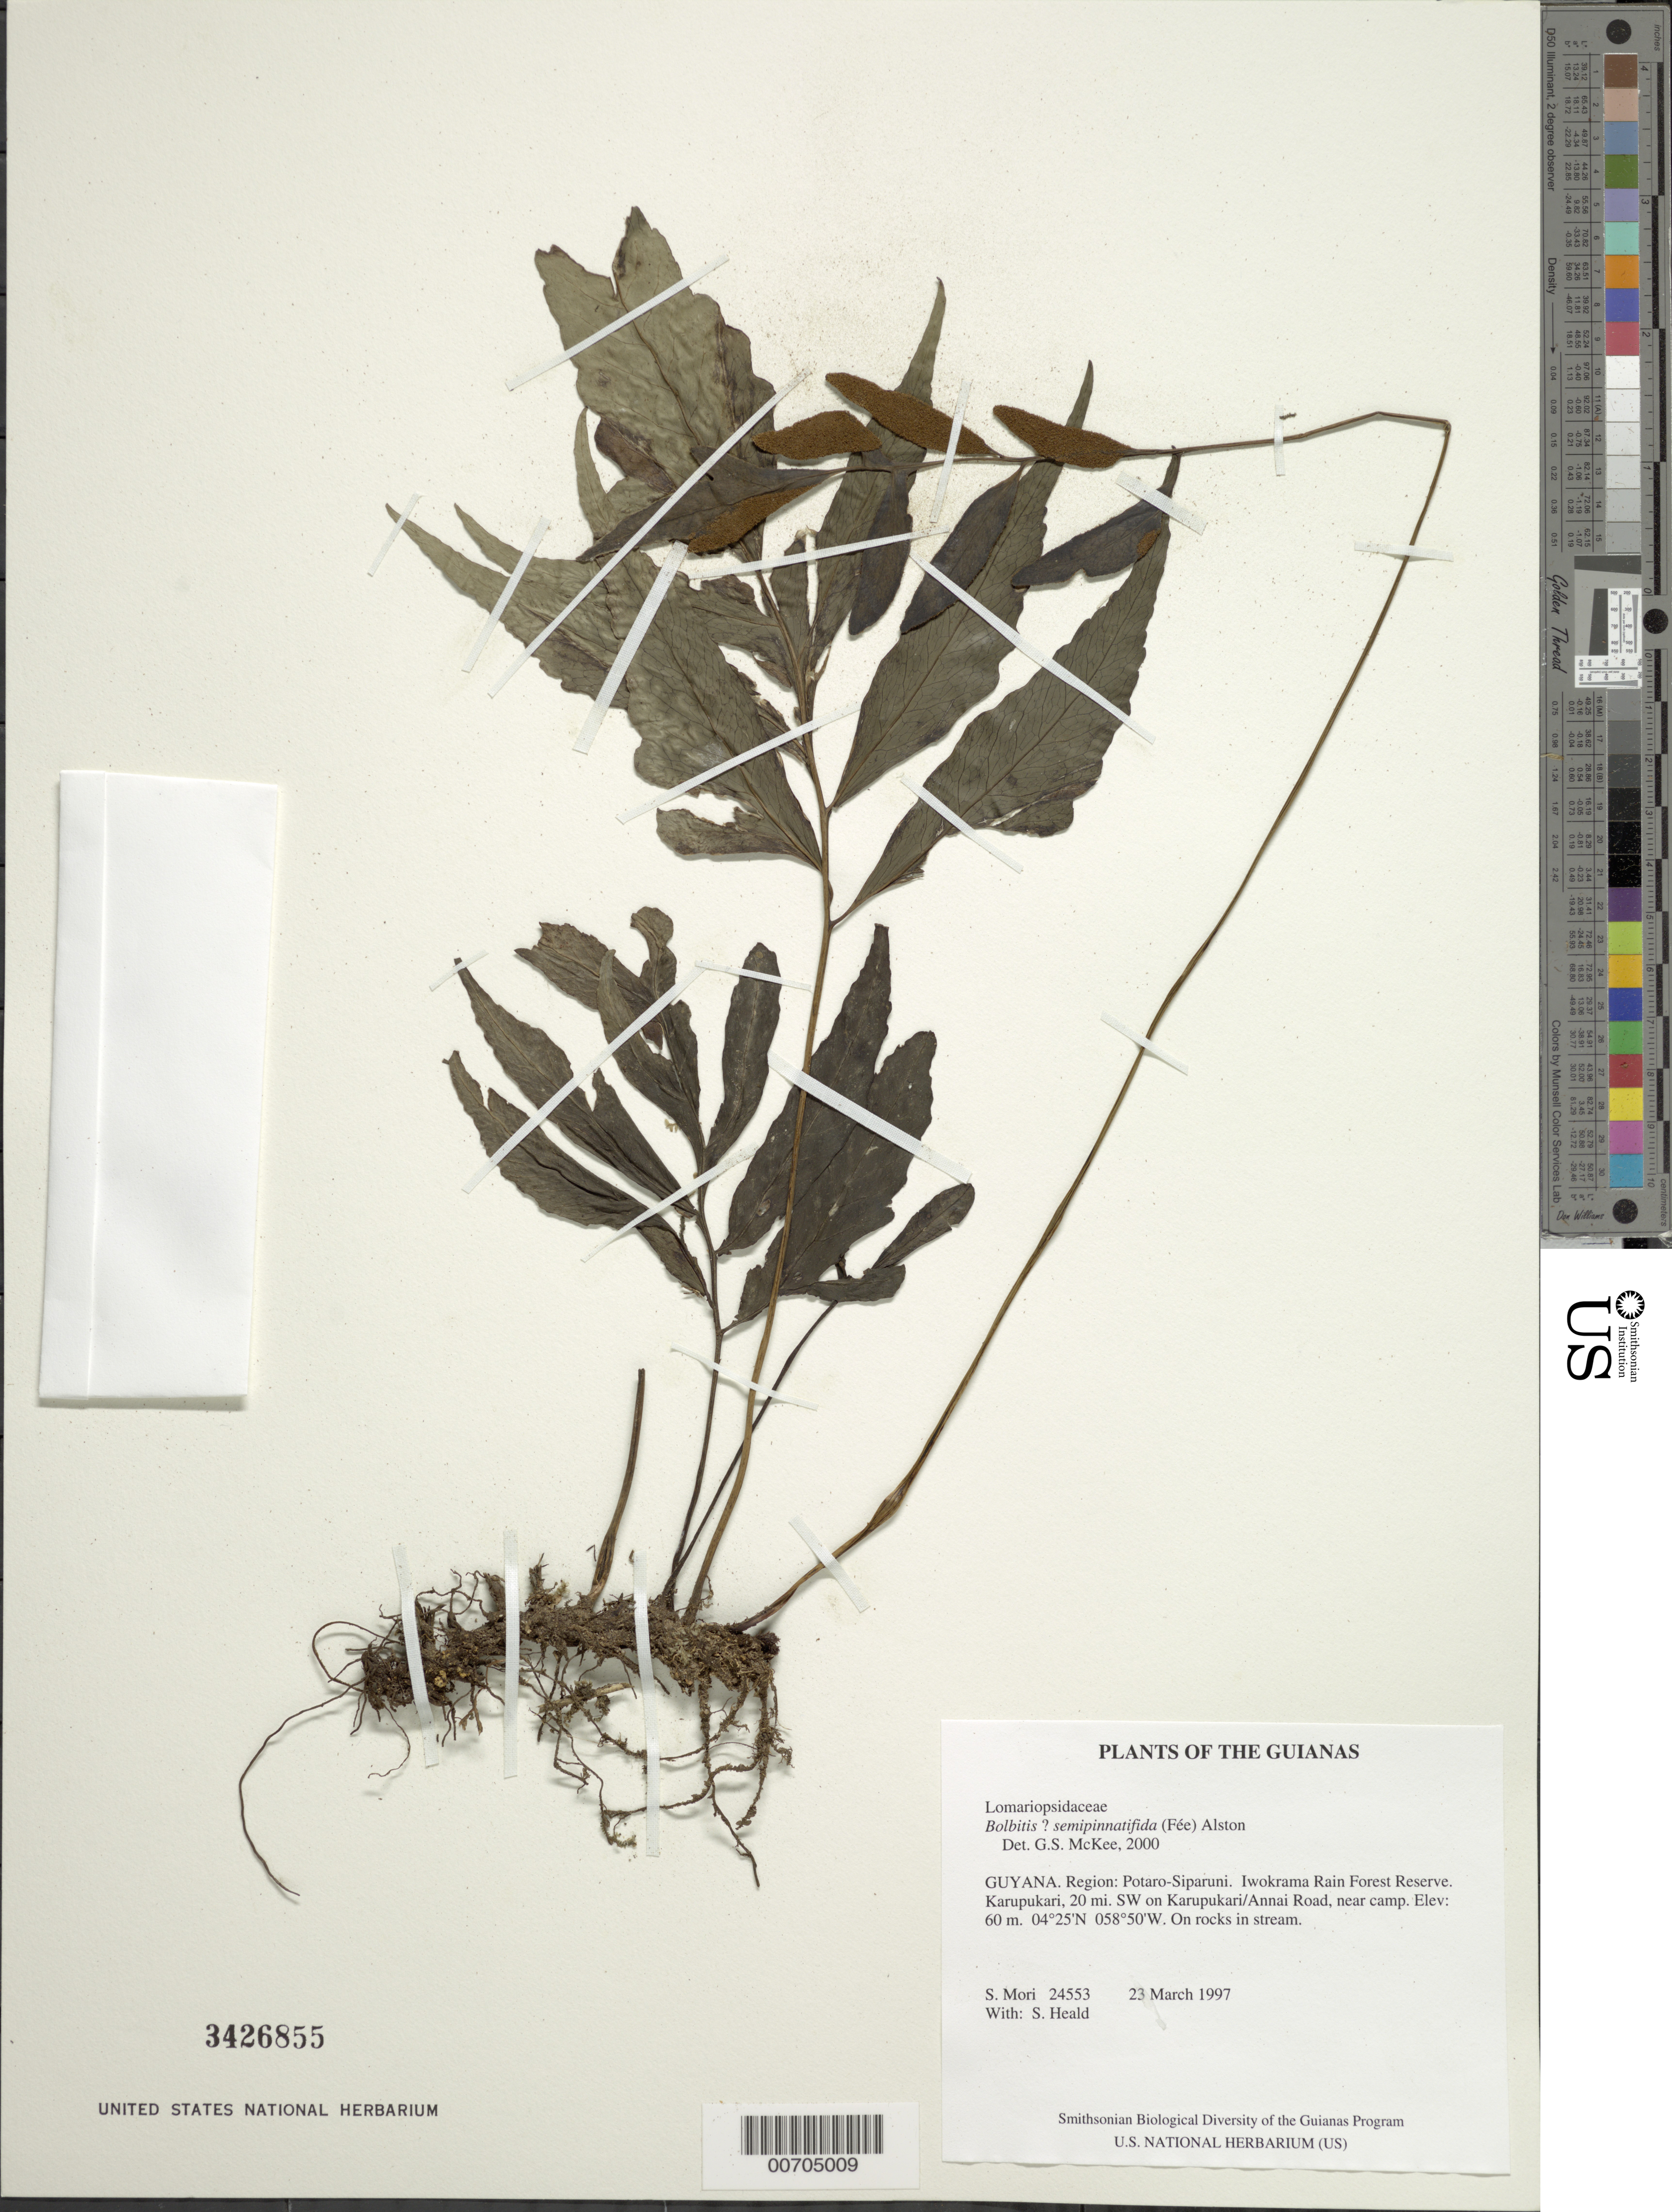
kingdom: Plantae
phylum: Tracheophyta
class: Polypodiopsida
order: Polypodiales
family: Dryopteridaceae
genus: Bolbitis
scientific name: Bolbitis semipinnatifida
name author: (Fée) Alston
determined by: McKee, G. S., (US), NMNH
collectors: S. Mori & S. Heald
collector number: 24553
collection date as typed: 23 March 1997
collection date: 1997-03-23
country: Guyana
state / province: Potaro-Siparuni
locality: Iwokrama Rain Forest Reserve. Karupukari, 20 mi. SW on Karupukari/Annai Road, near camp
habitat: On rocks in stream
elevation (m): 60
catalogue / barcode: US 3426855